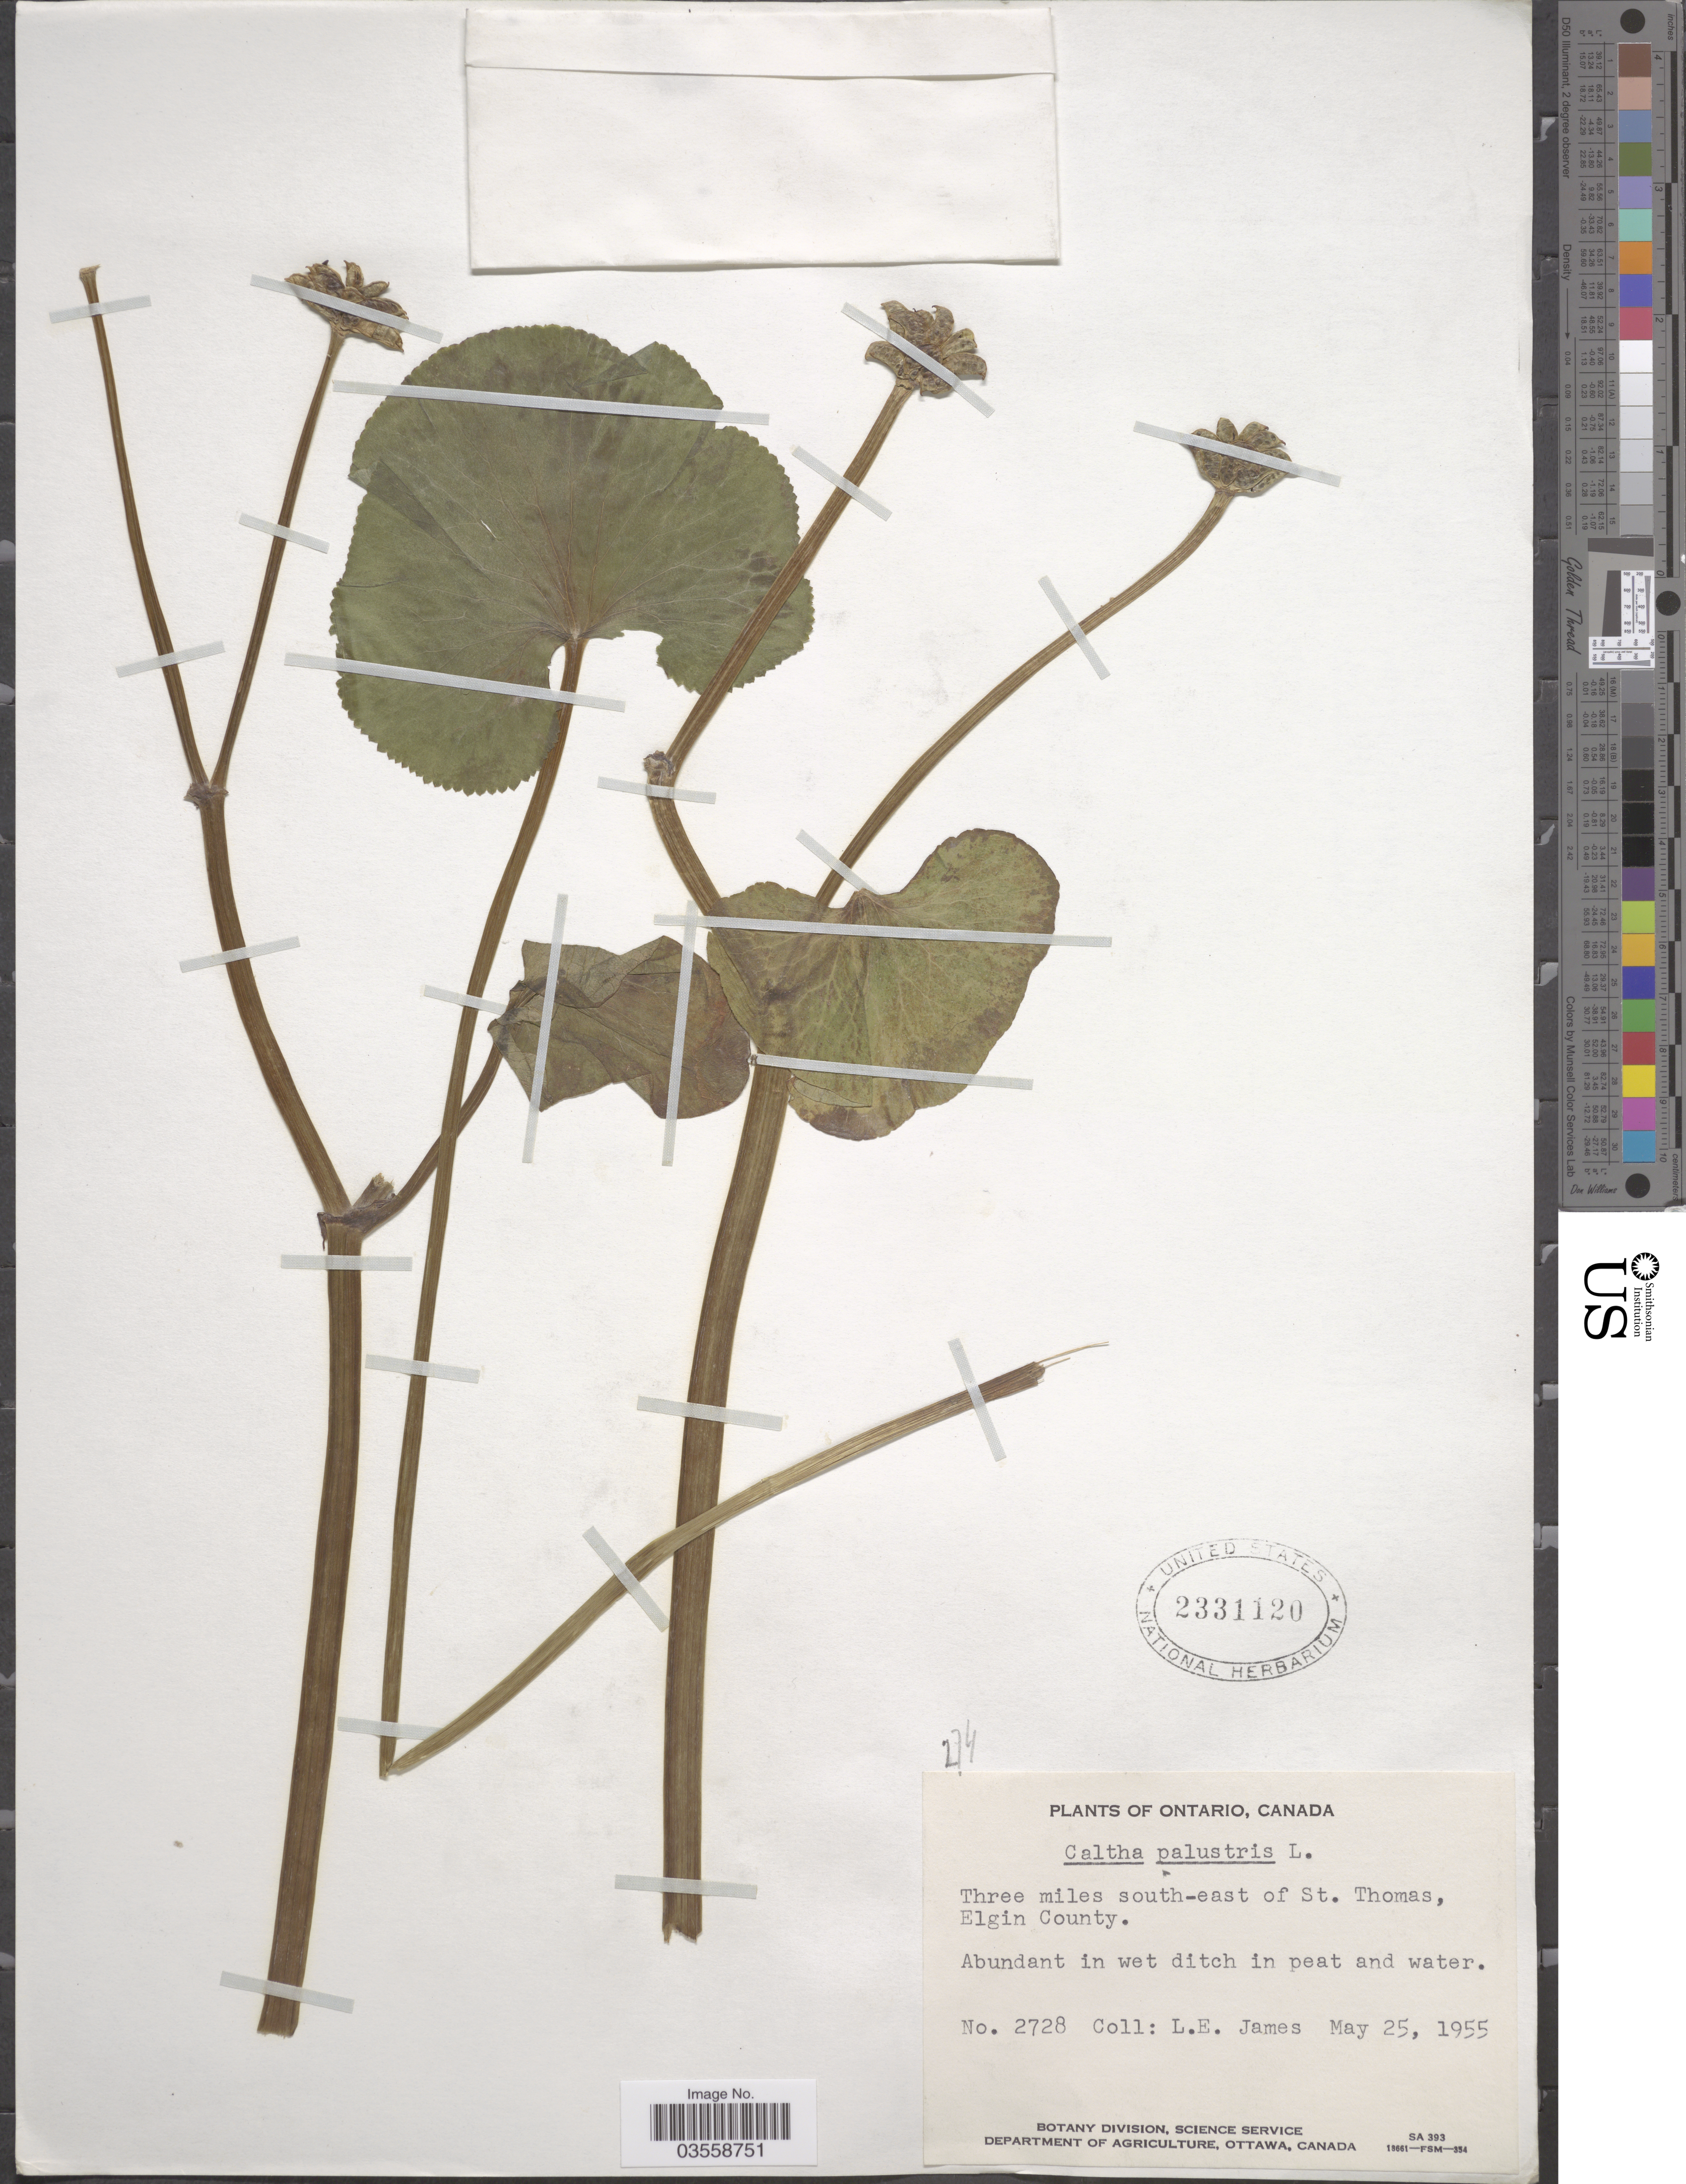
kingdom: Plantae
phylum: Tracheophyta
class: Magnoliopsida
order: Ranunculales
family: Ranunculaceae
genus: Caltha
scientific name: Caltha palustris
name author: L.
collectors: L. E. James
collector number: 2728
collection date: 1955-05-25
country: Canada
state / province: Ontario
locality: Three miles south-east of St. Thomas, Elgin County.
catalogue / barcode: US 2331120